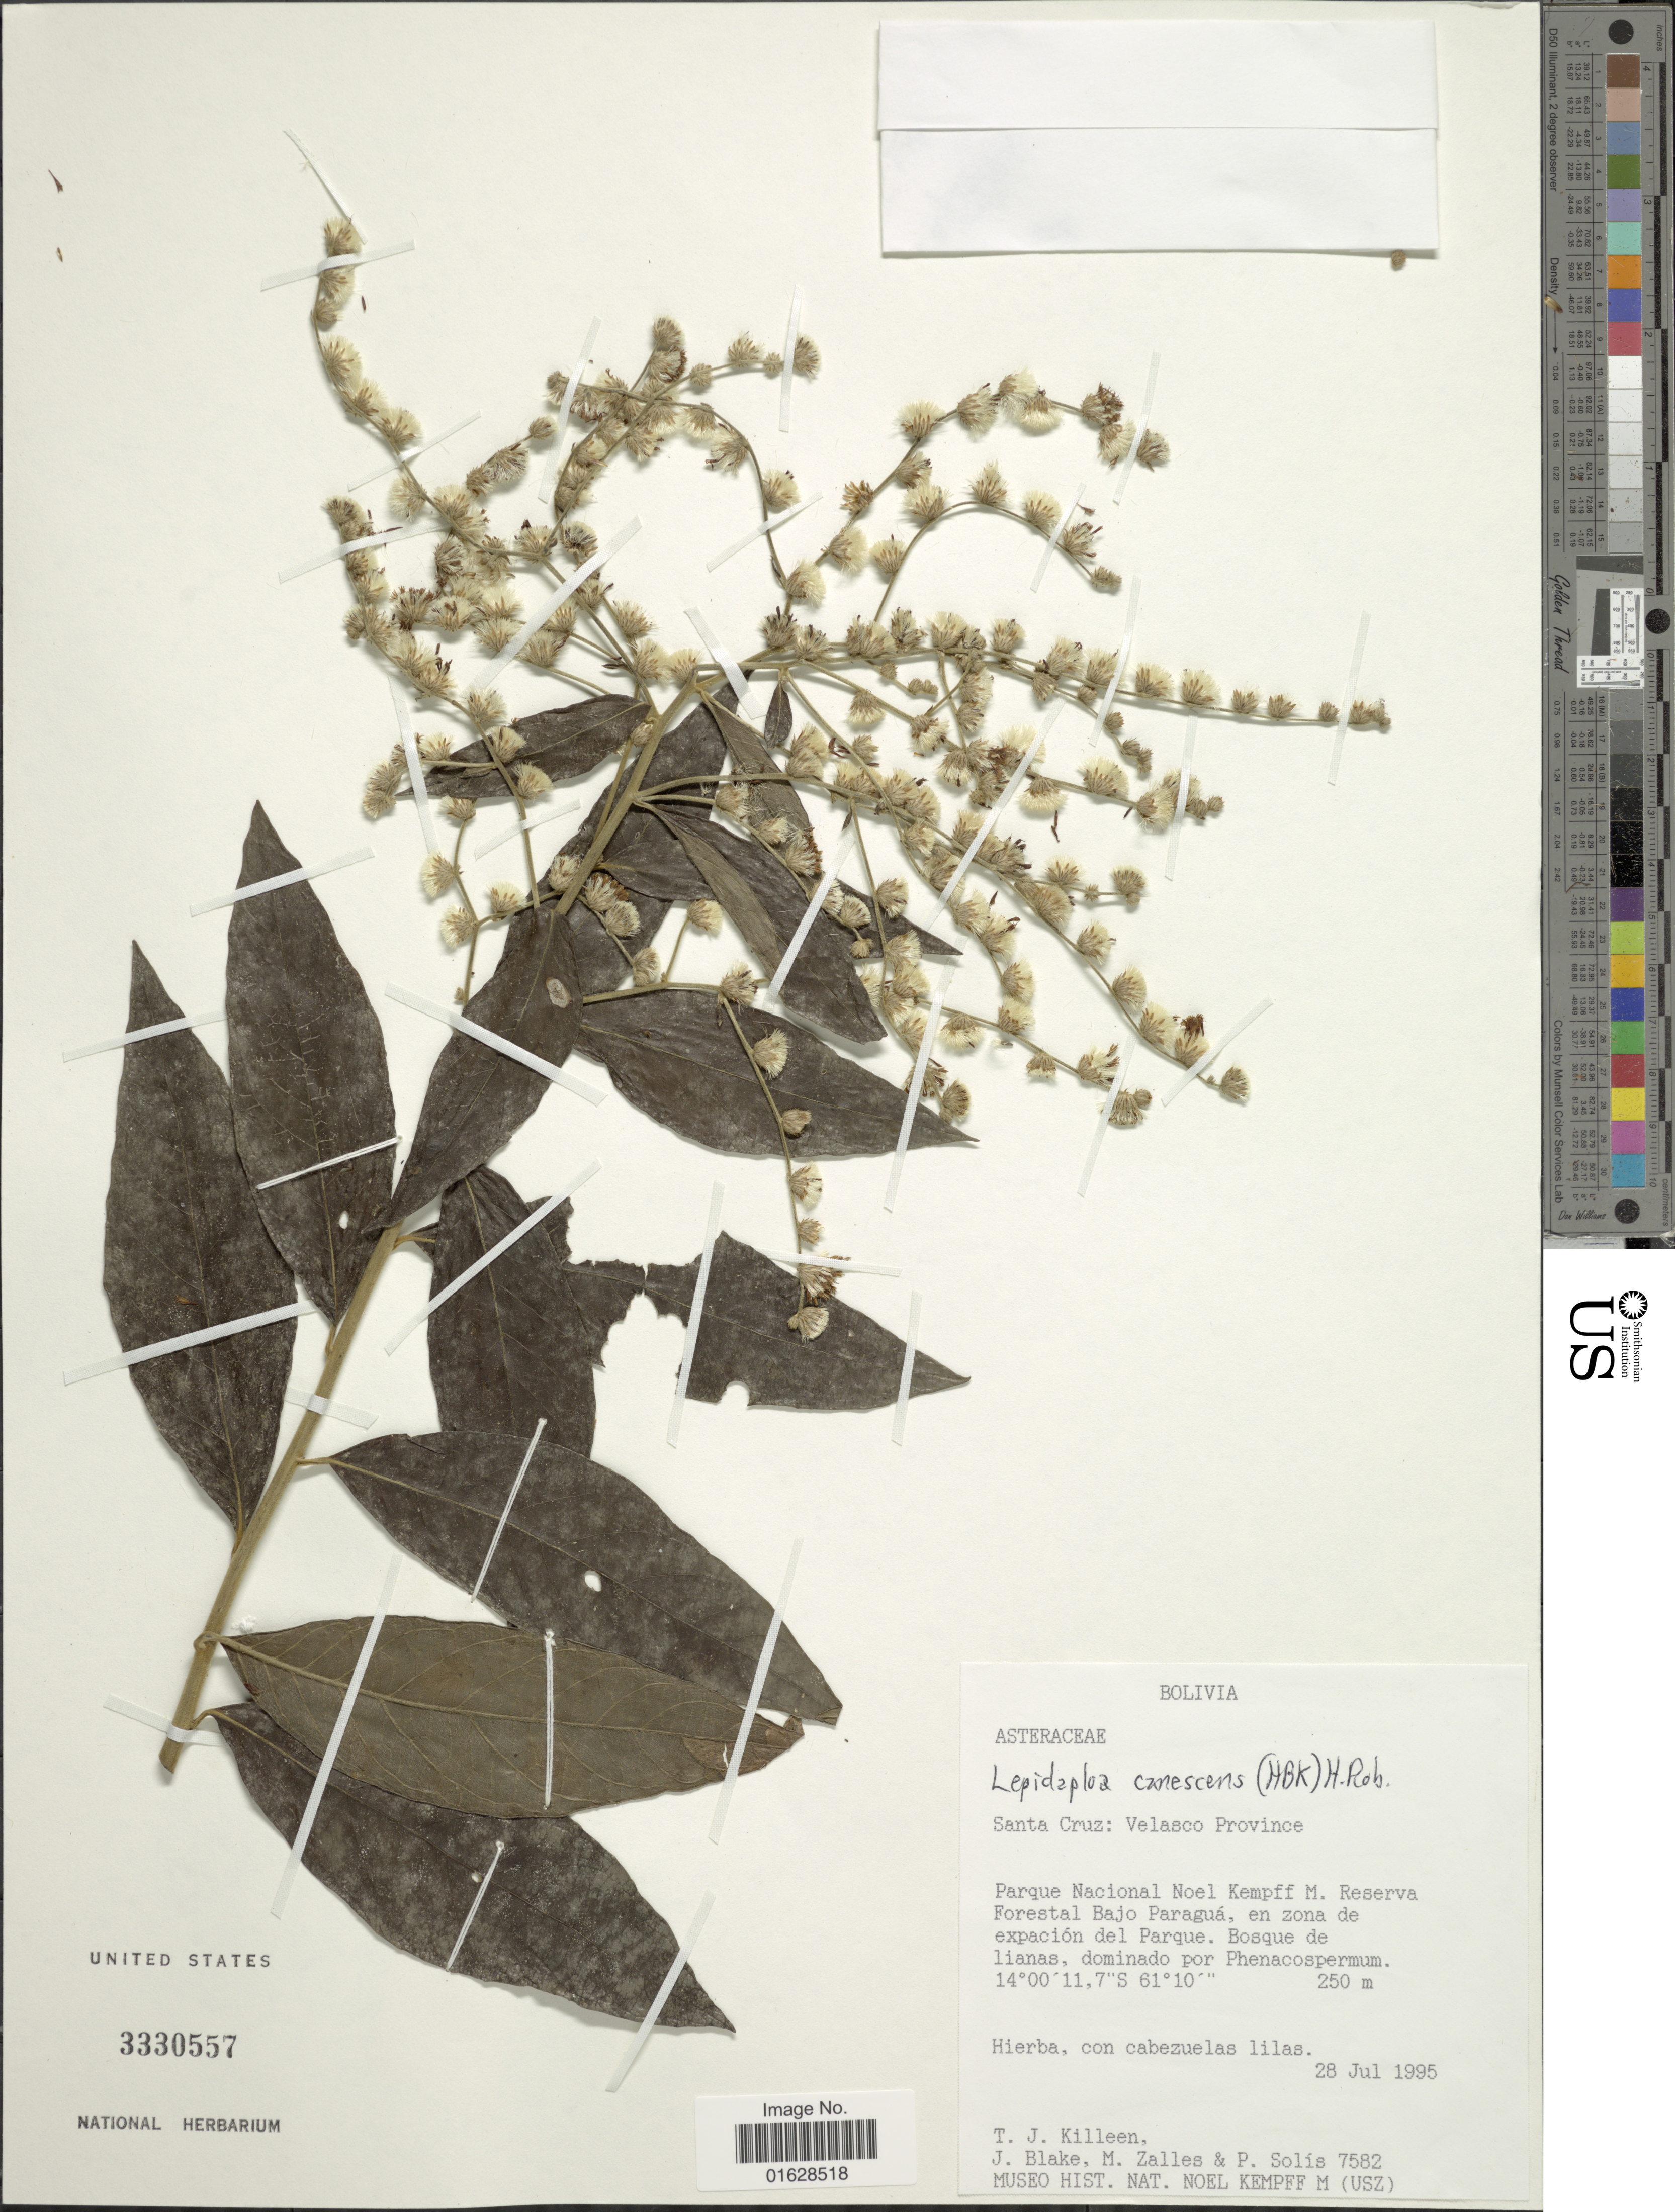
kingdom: Plantae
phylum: Tracheophyta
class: Magnoliopsida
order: Asterales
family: Asteraceae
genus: Lepidaploa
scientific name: Lepidaploa canescens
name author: (Kunth) H. Rob.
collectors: T. J. Killeen, J. Blake, M. Zalles & P. Solis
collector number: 7582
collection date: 1995-07-28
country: Bolivia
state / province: Santa Cruz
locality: Bolivia. Santa Cruz: Velasco Province. Parque Nacional Noel Kempff M. Reserva Forestal Bajo Paragua, en zona de expacion del Parque. Bosque de lianas, dominado por Phenacospermum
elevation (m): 250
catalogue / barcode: US 3330557